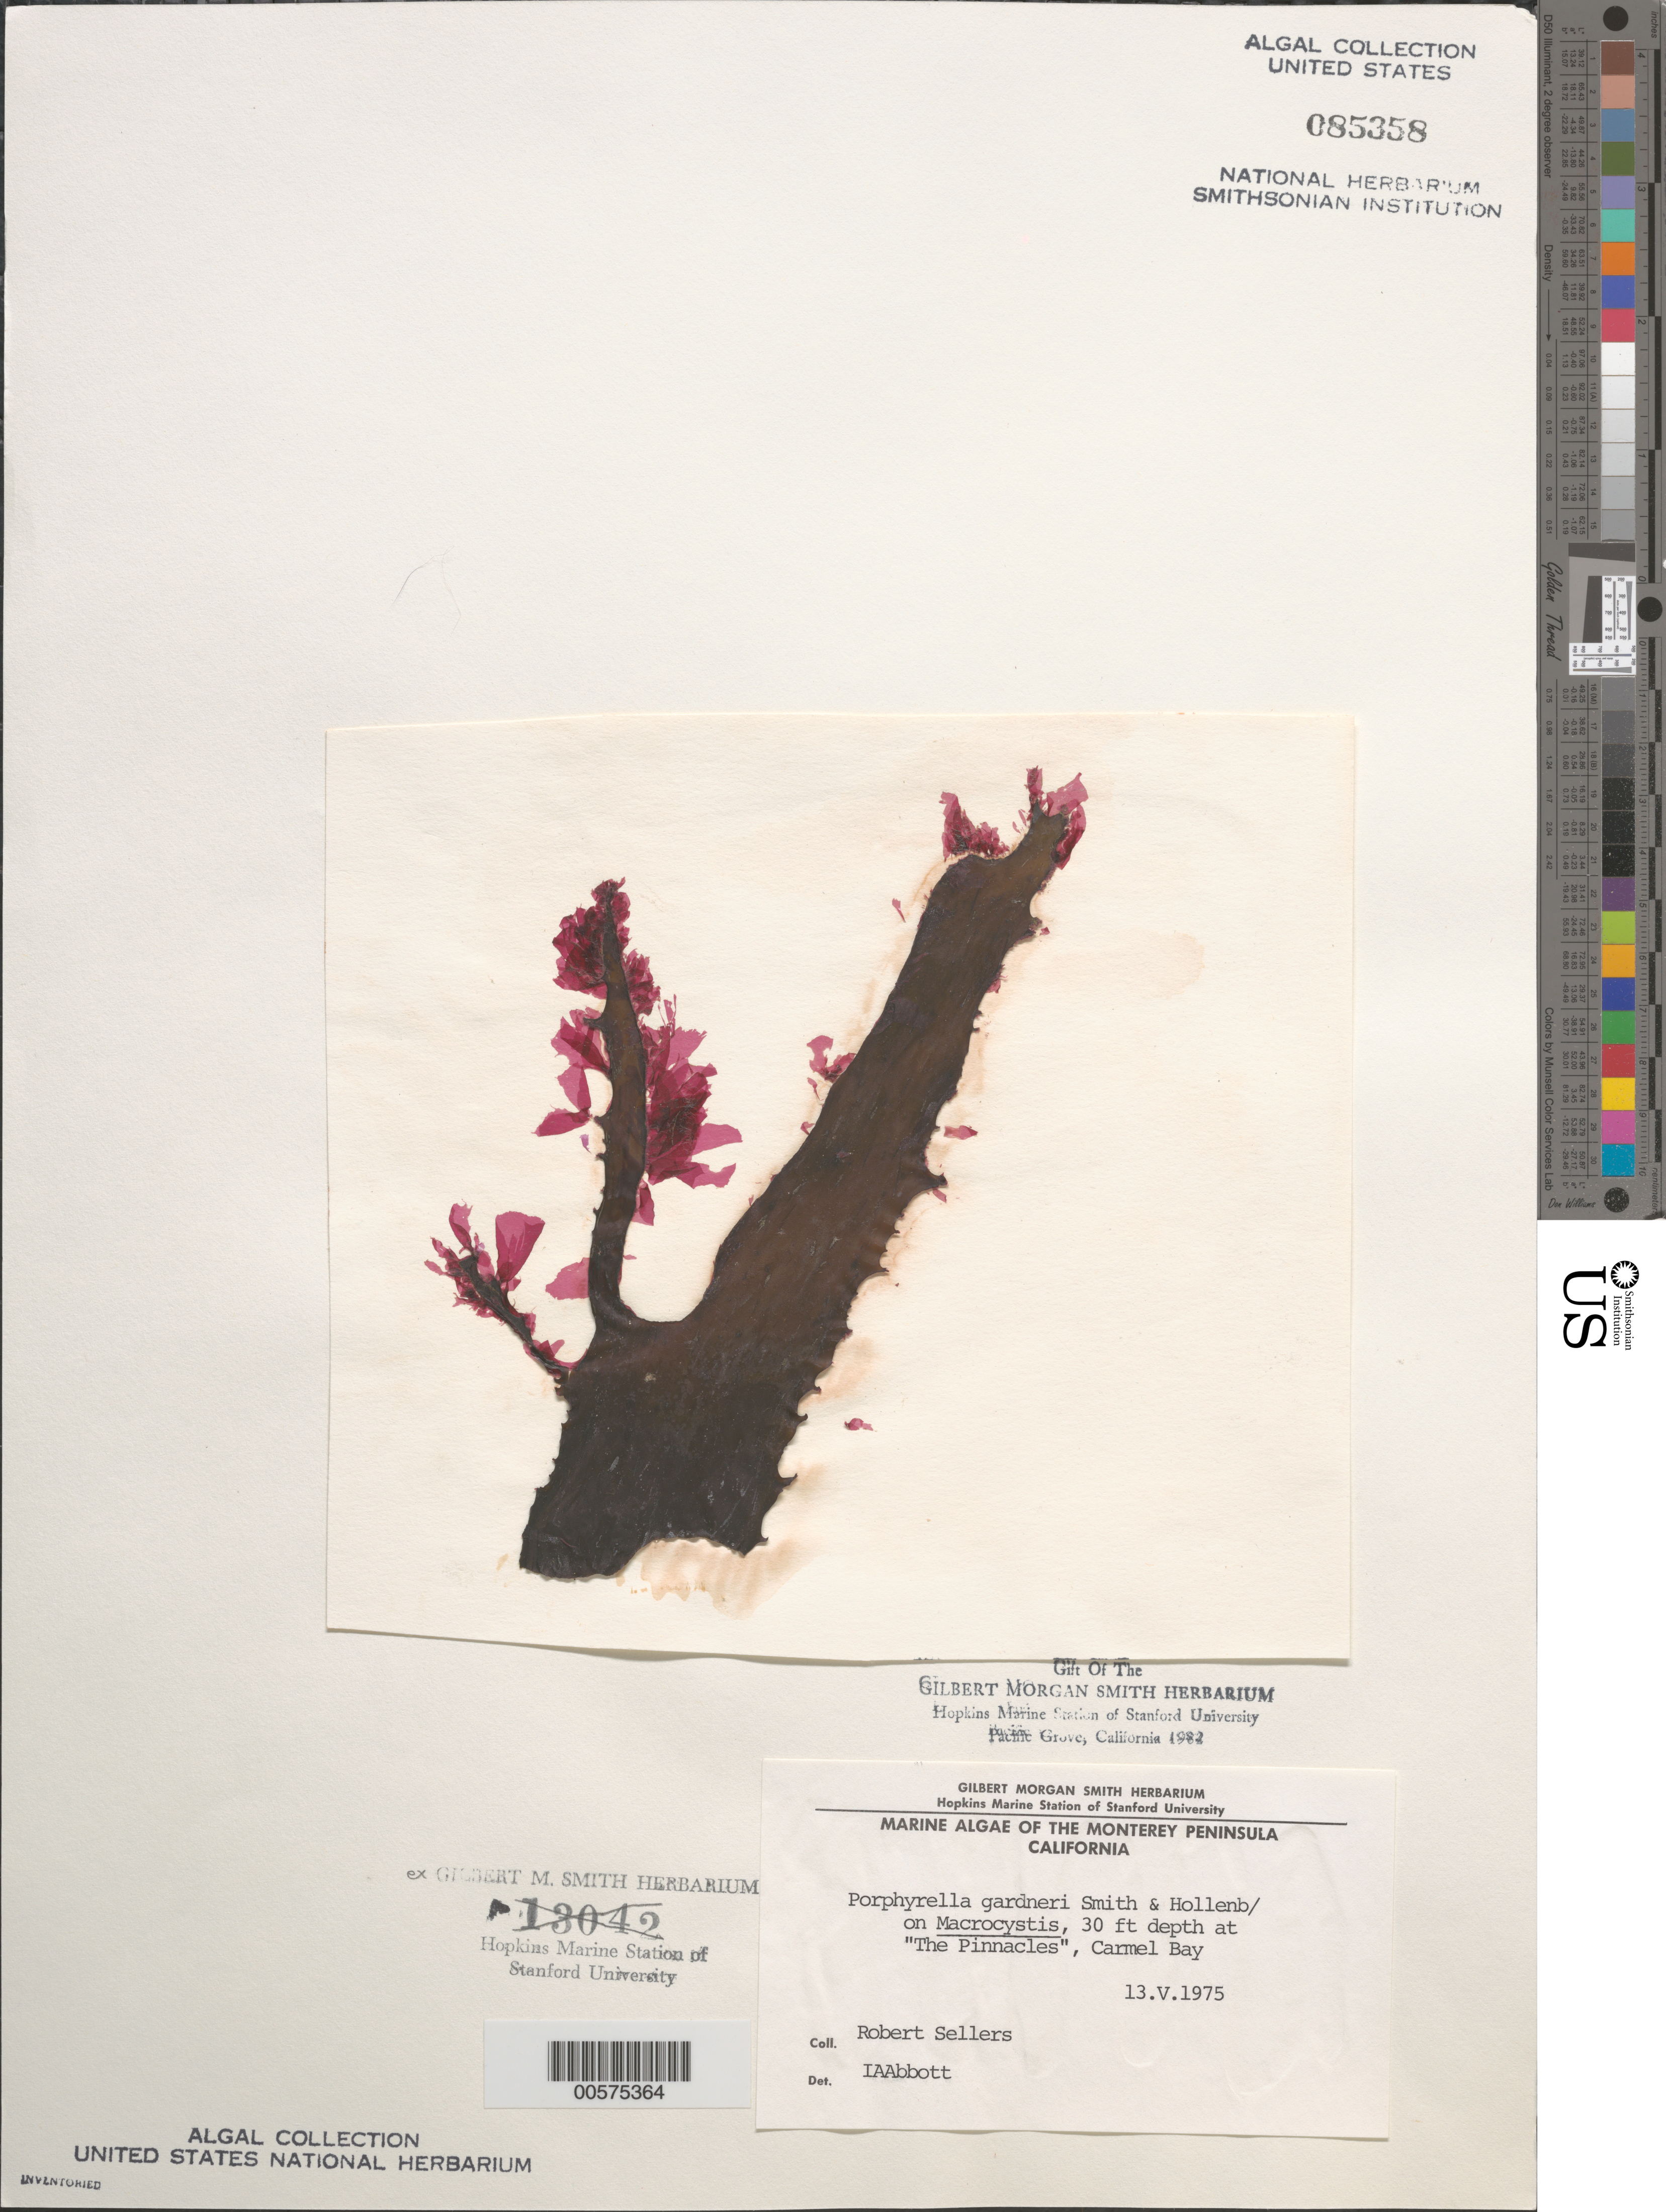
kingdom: Plantae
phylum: Rhodophyta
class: Bangiophyceae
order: Bangiales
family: Bangiaceae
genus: Pyropia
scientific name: Pyropia gardneri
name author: (G.M. Sm. & Hollenb.) S.C. Lindstrom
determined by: Algae name updating Project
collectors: R. F. Sellers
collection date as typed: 13 May 1975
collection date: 1975-05-13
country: United States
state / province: California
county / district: Monterey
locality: Carmel Bay, The Pinnacles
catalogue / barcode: US 85358